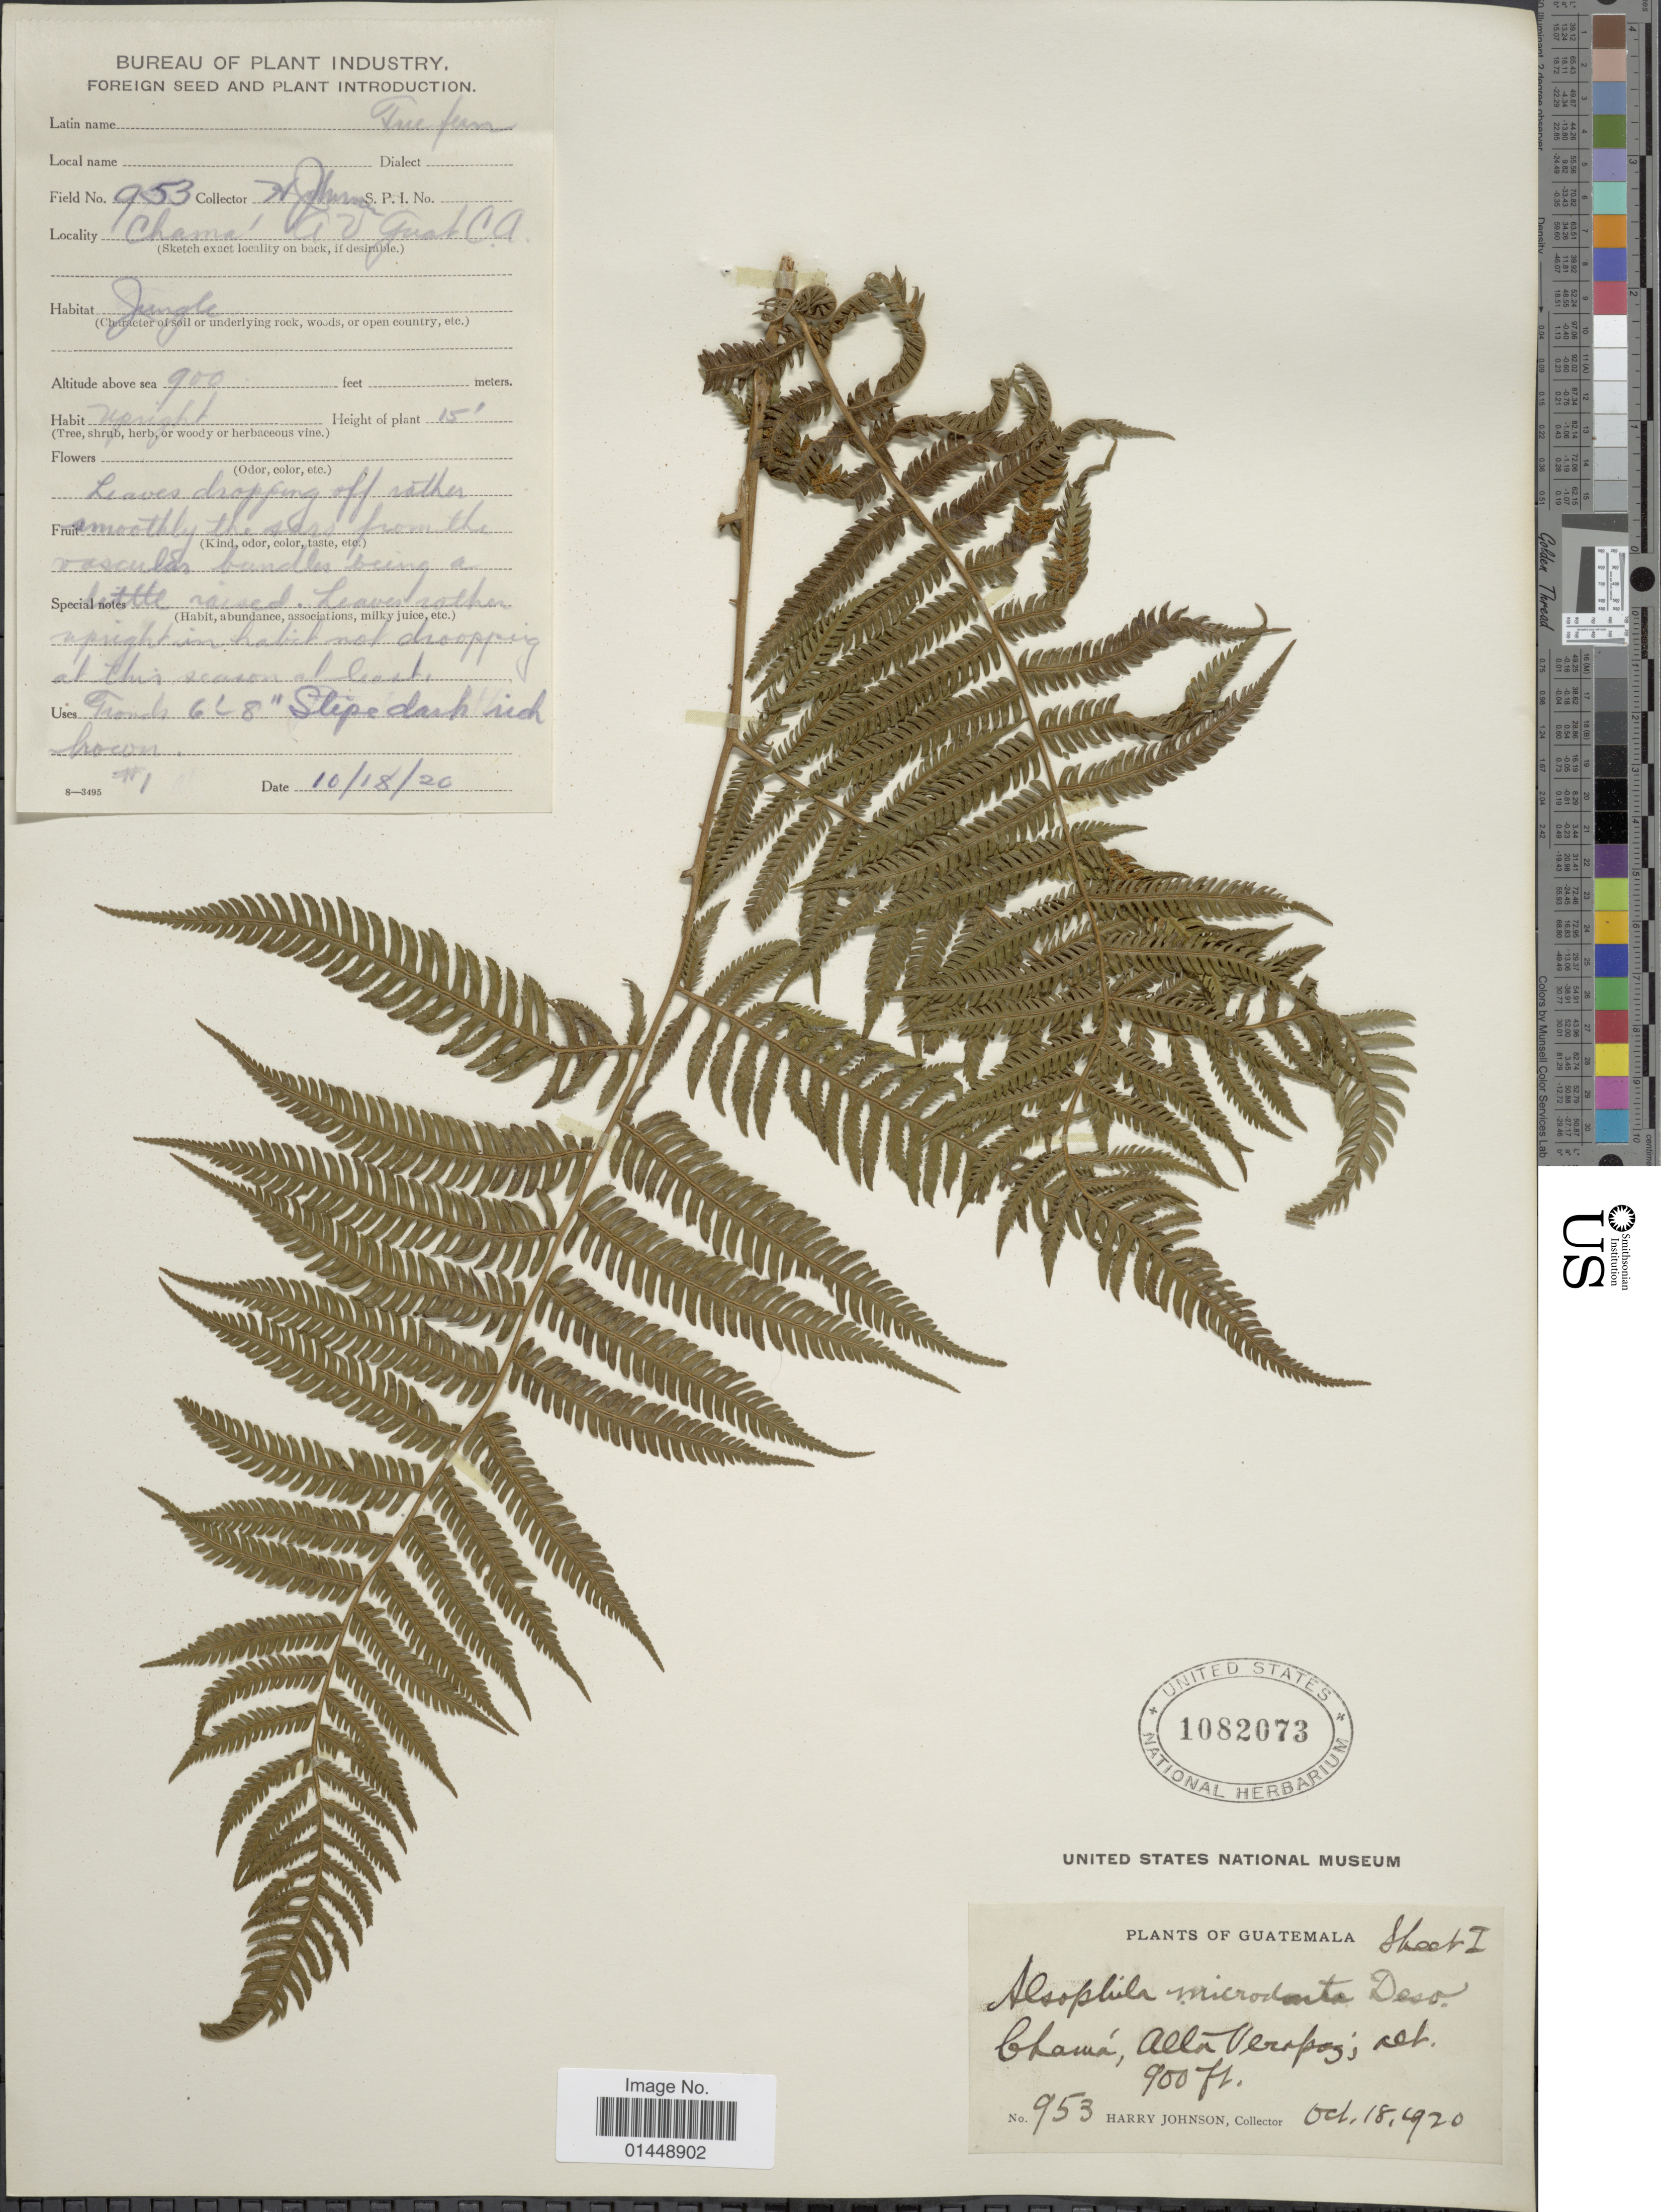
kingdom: Plantae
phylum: Tracheophyta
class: Polypodiopsida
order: Cyatheales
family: Cyatheaceae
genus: Cyathea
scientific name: Cyathea microdonta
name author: (Desv.) Domin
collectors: H. Johnson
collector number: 953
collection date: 1920-10-18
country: Guatemala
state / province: Alta Verapaz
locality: Ghamá, Alta Verapaz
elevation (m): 274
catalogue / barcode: US 1082073